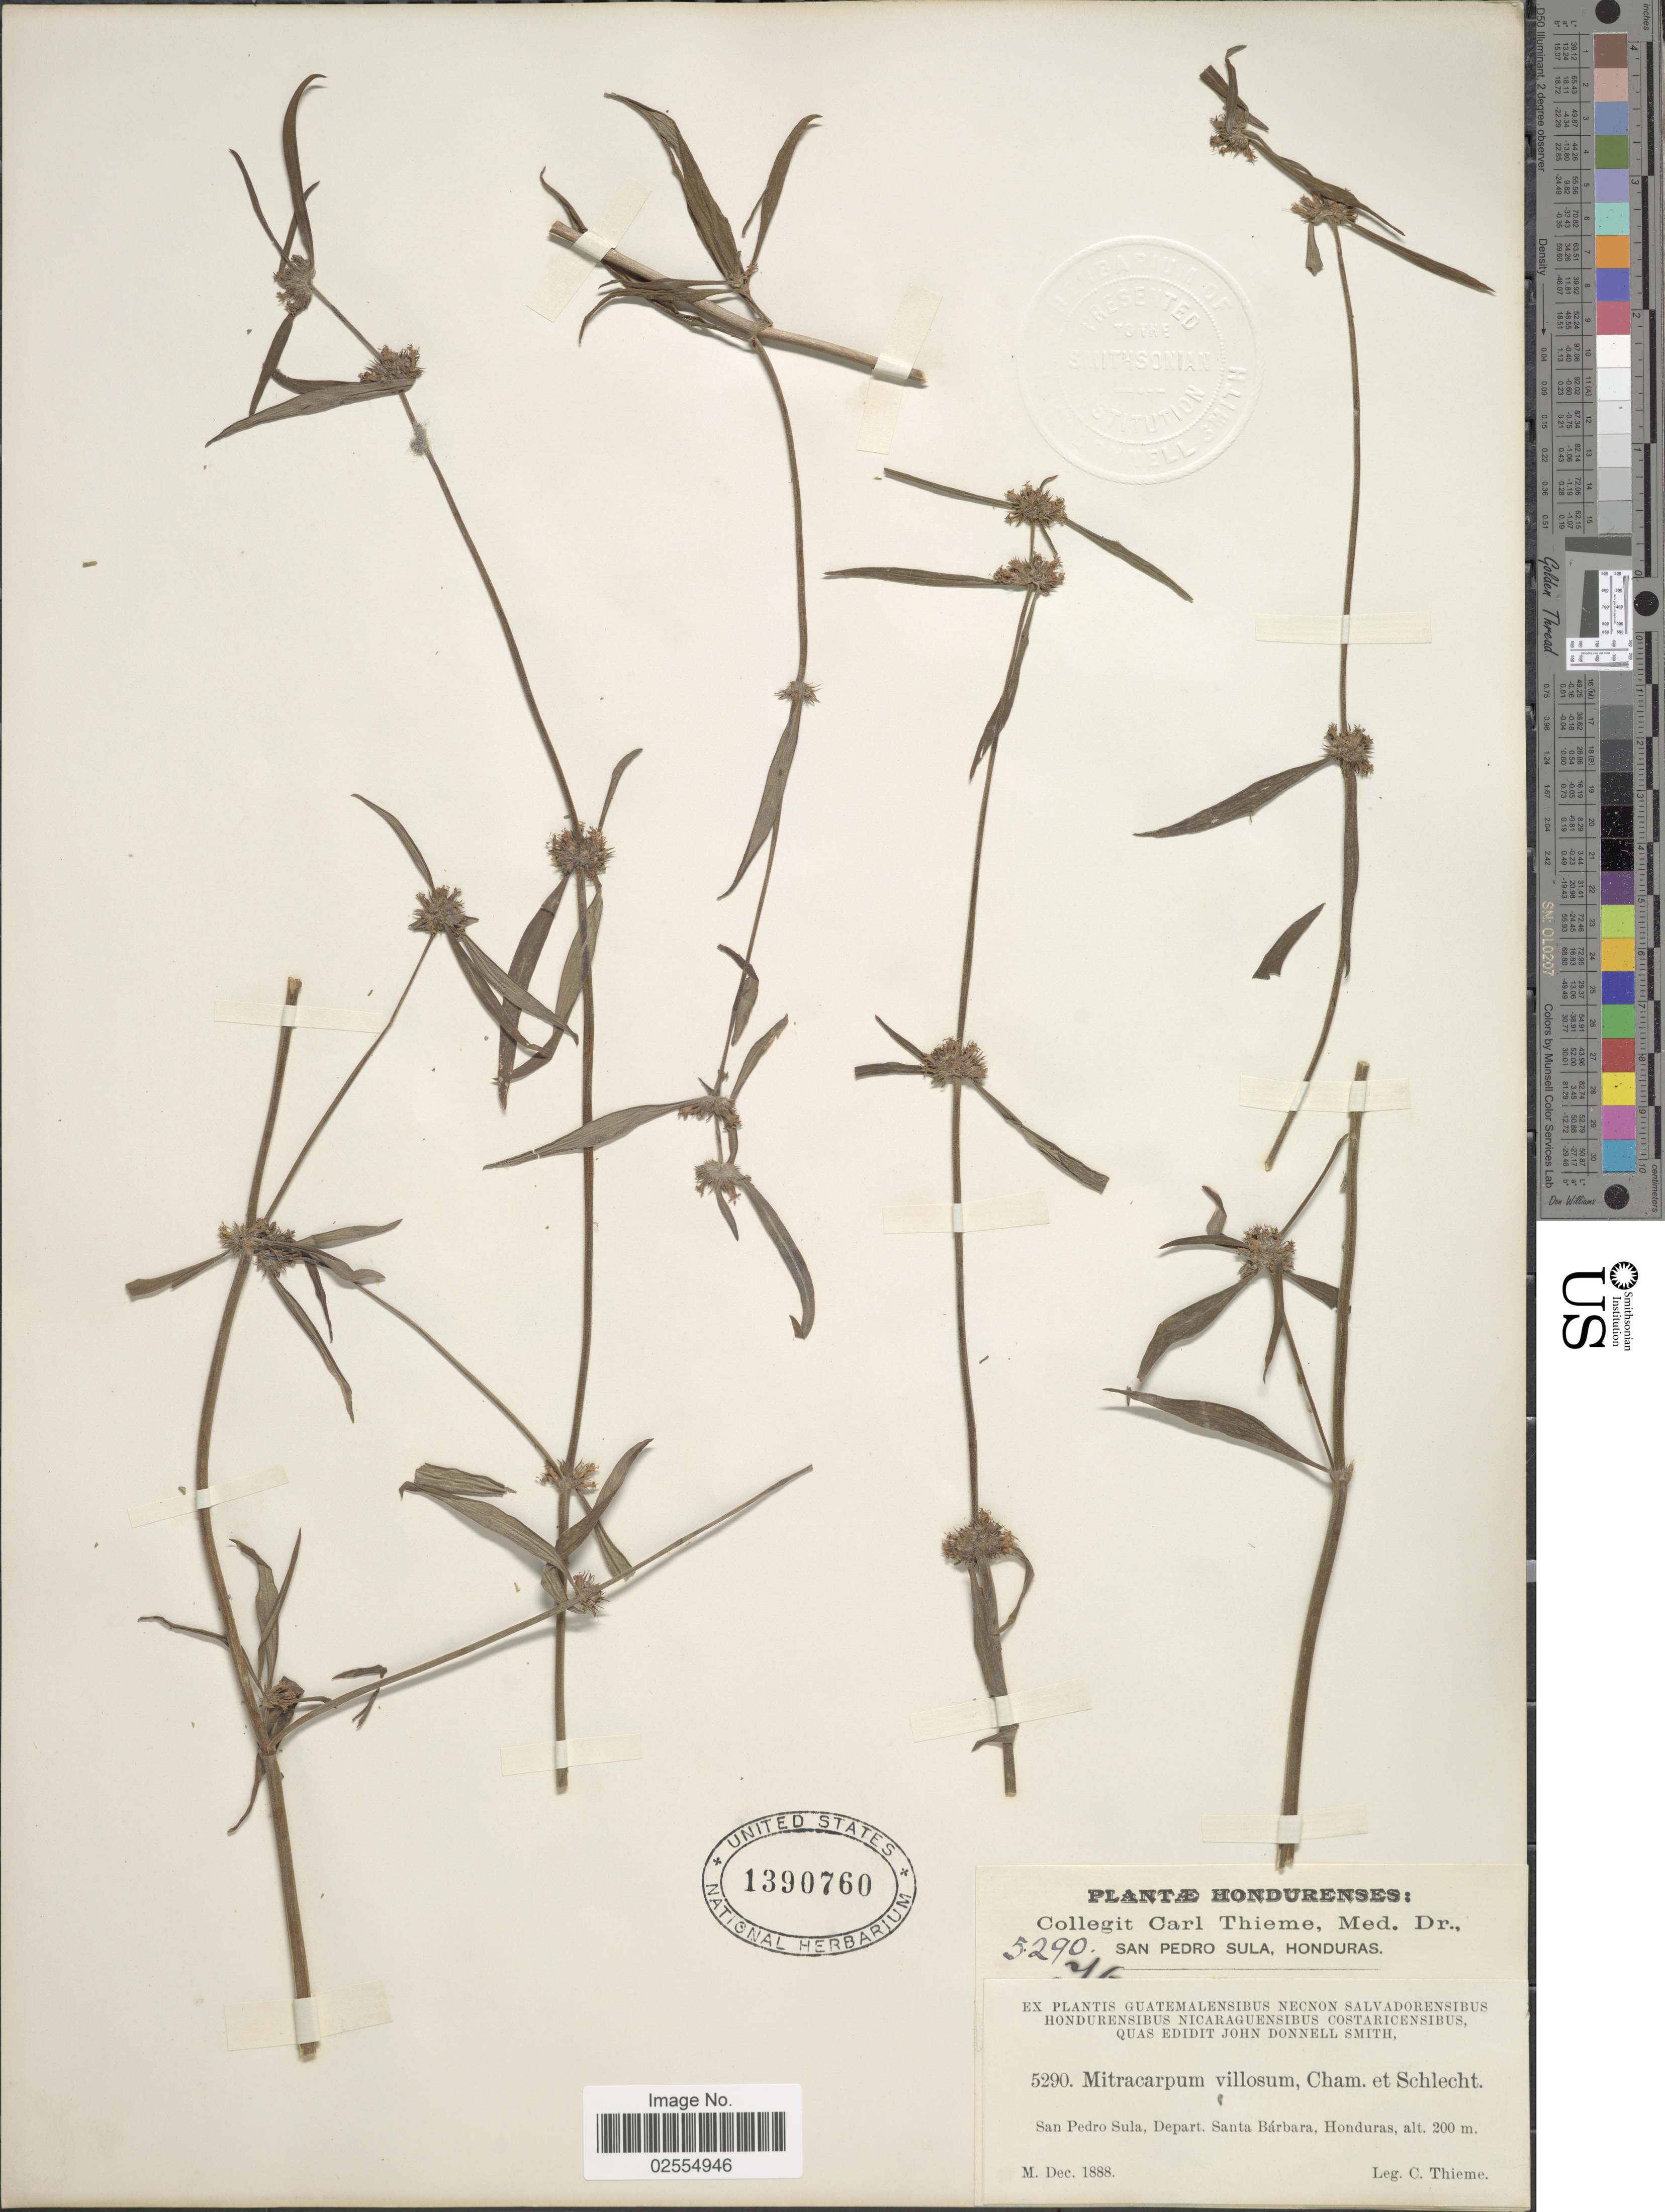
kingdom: Plantae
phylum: Tracheophyta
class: Magnoliopsida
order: Gentianales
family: Rubiaceae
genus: Mitracarpus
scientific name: Mitracarpus hirtus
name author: (L.) DC.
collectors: C. Thieme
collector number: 5290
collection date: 1888-12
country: Honduras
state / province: Cortés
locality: San Pedro Sula, Dept. Santa Bárbara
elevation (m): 200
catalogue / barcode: US 1390760